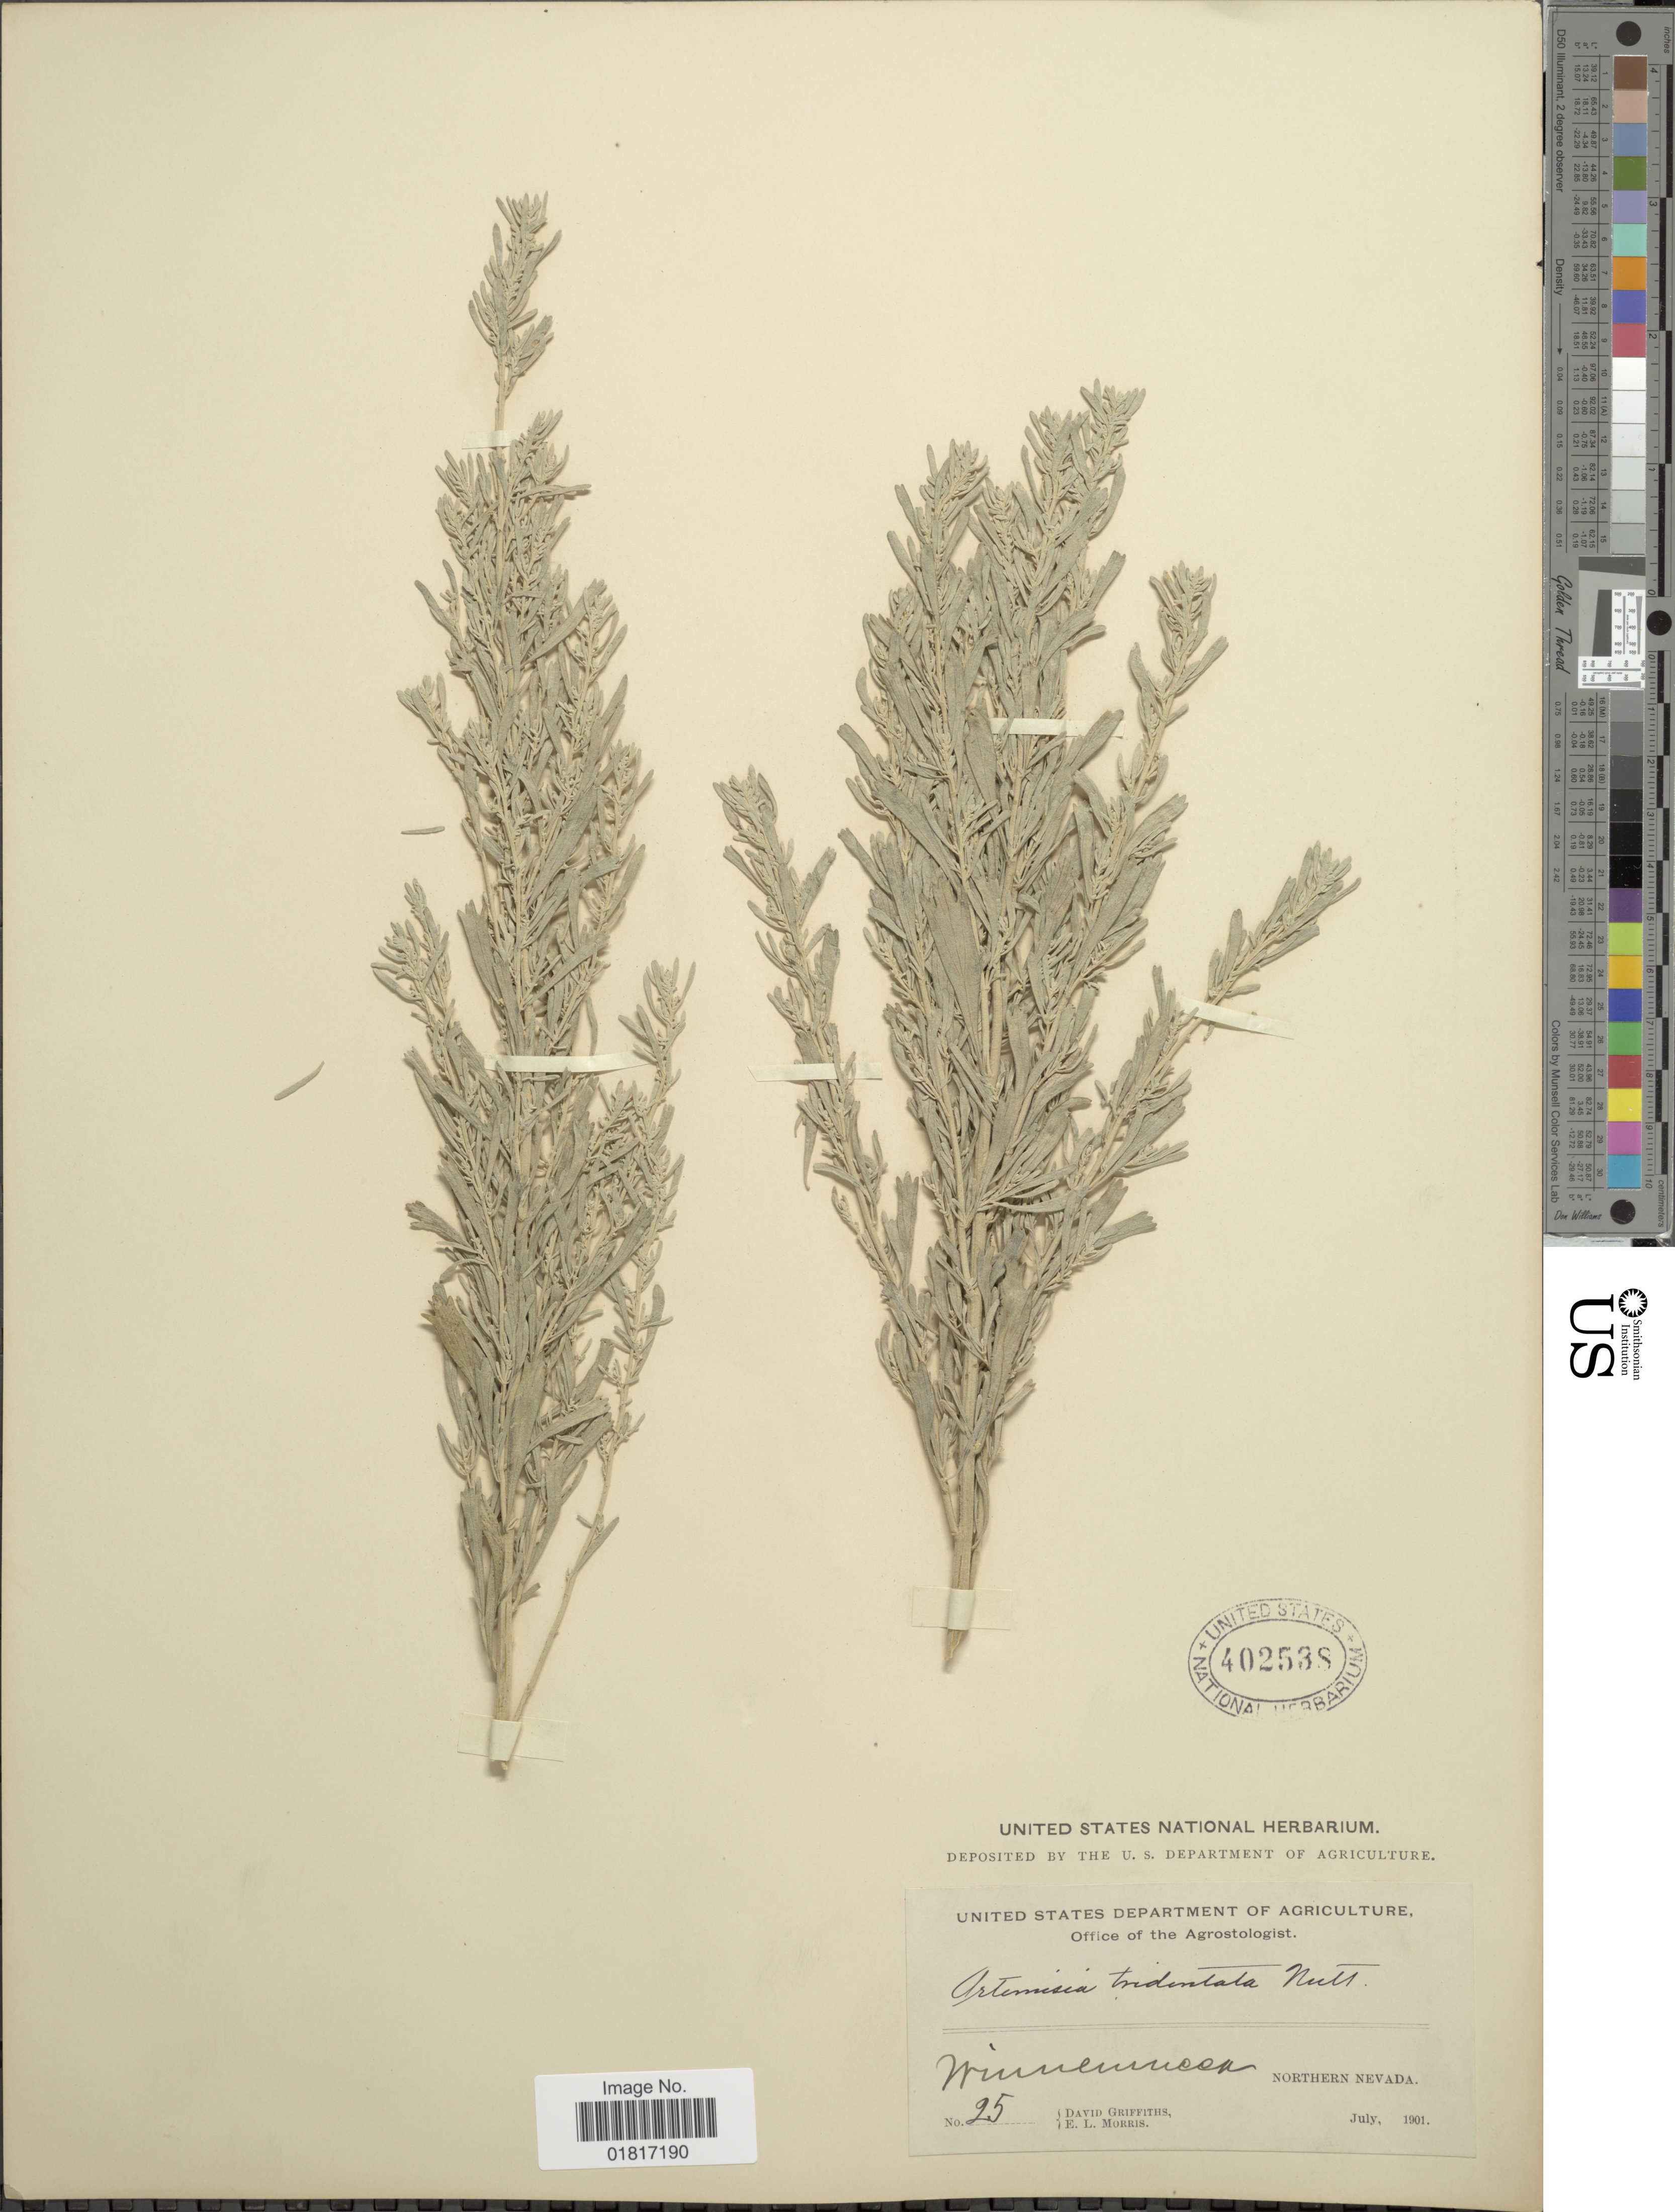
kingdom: Plantae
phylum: Tracheophyta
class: Magnoliopsida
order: Asterales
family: Asteraceae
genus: Artemisia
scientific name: Artemisia tridentata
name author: Nutt.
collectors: D. Griffiths & E. Morris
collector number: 25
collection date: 1901-07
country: United States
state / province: Nevada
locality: Winnemucca, Northern Nevada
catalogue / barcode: US 402538